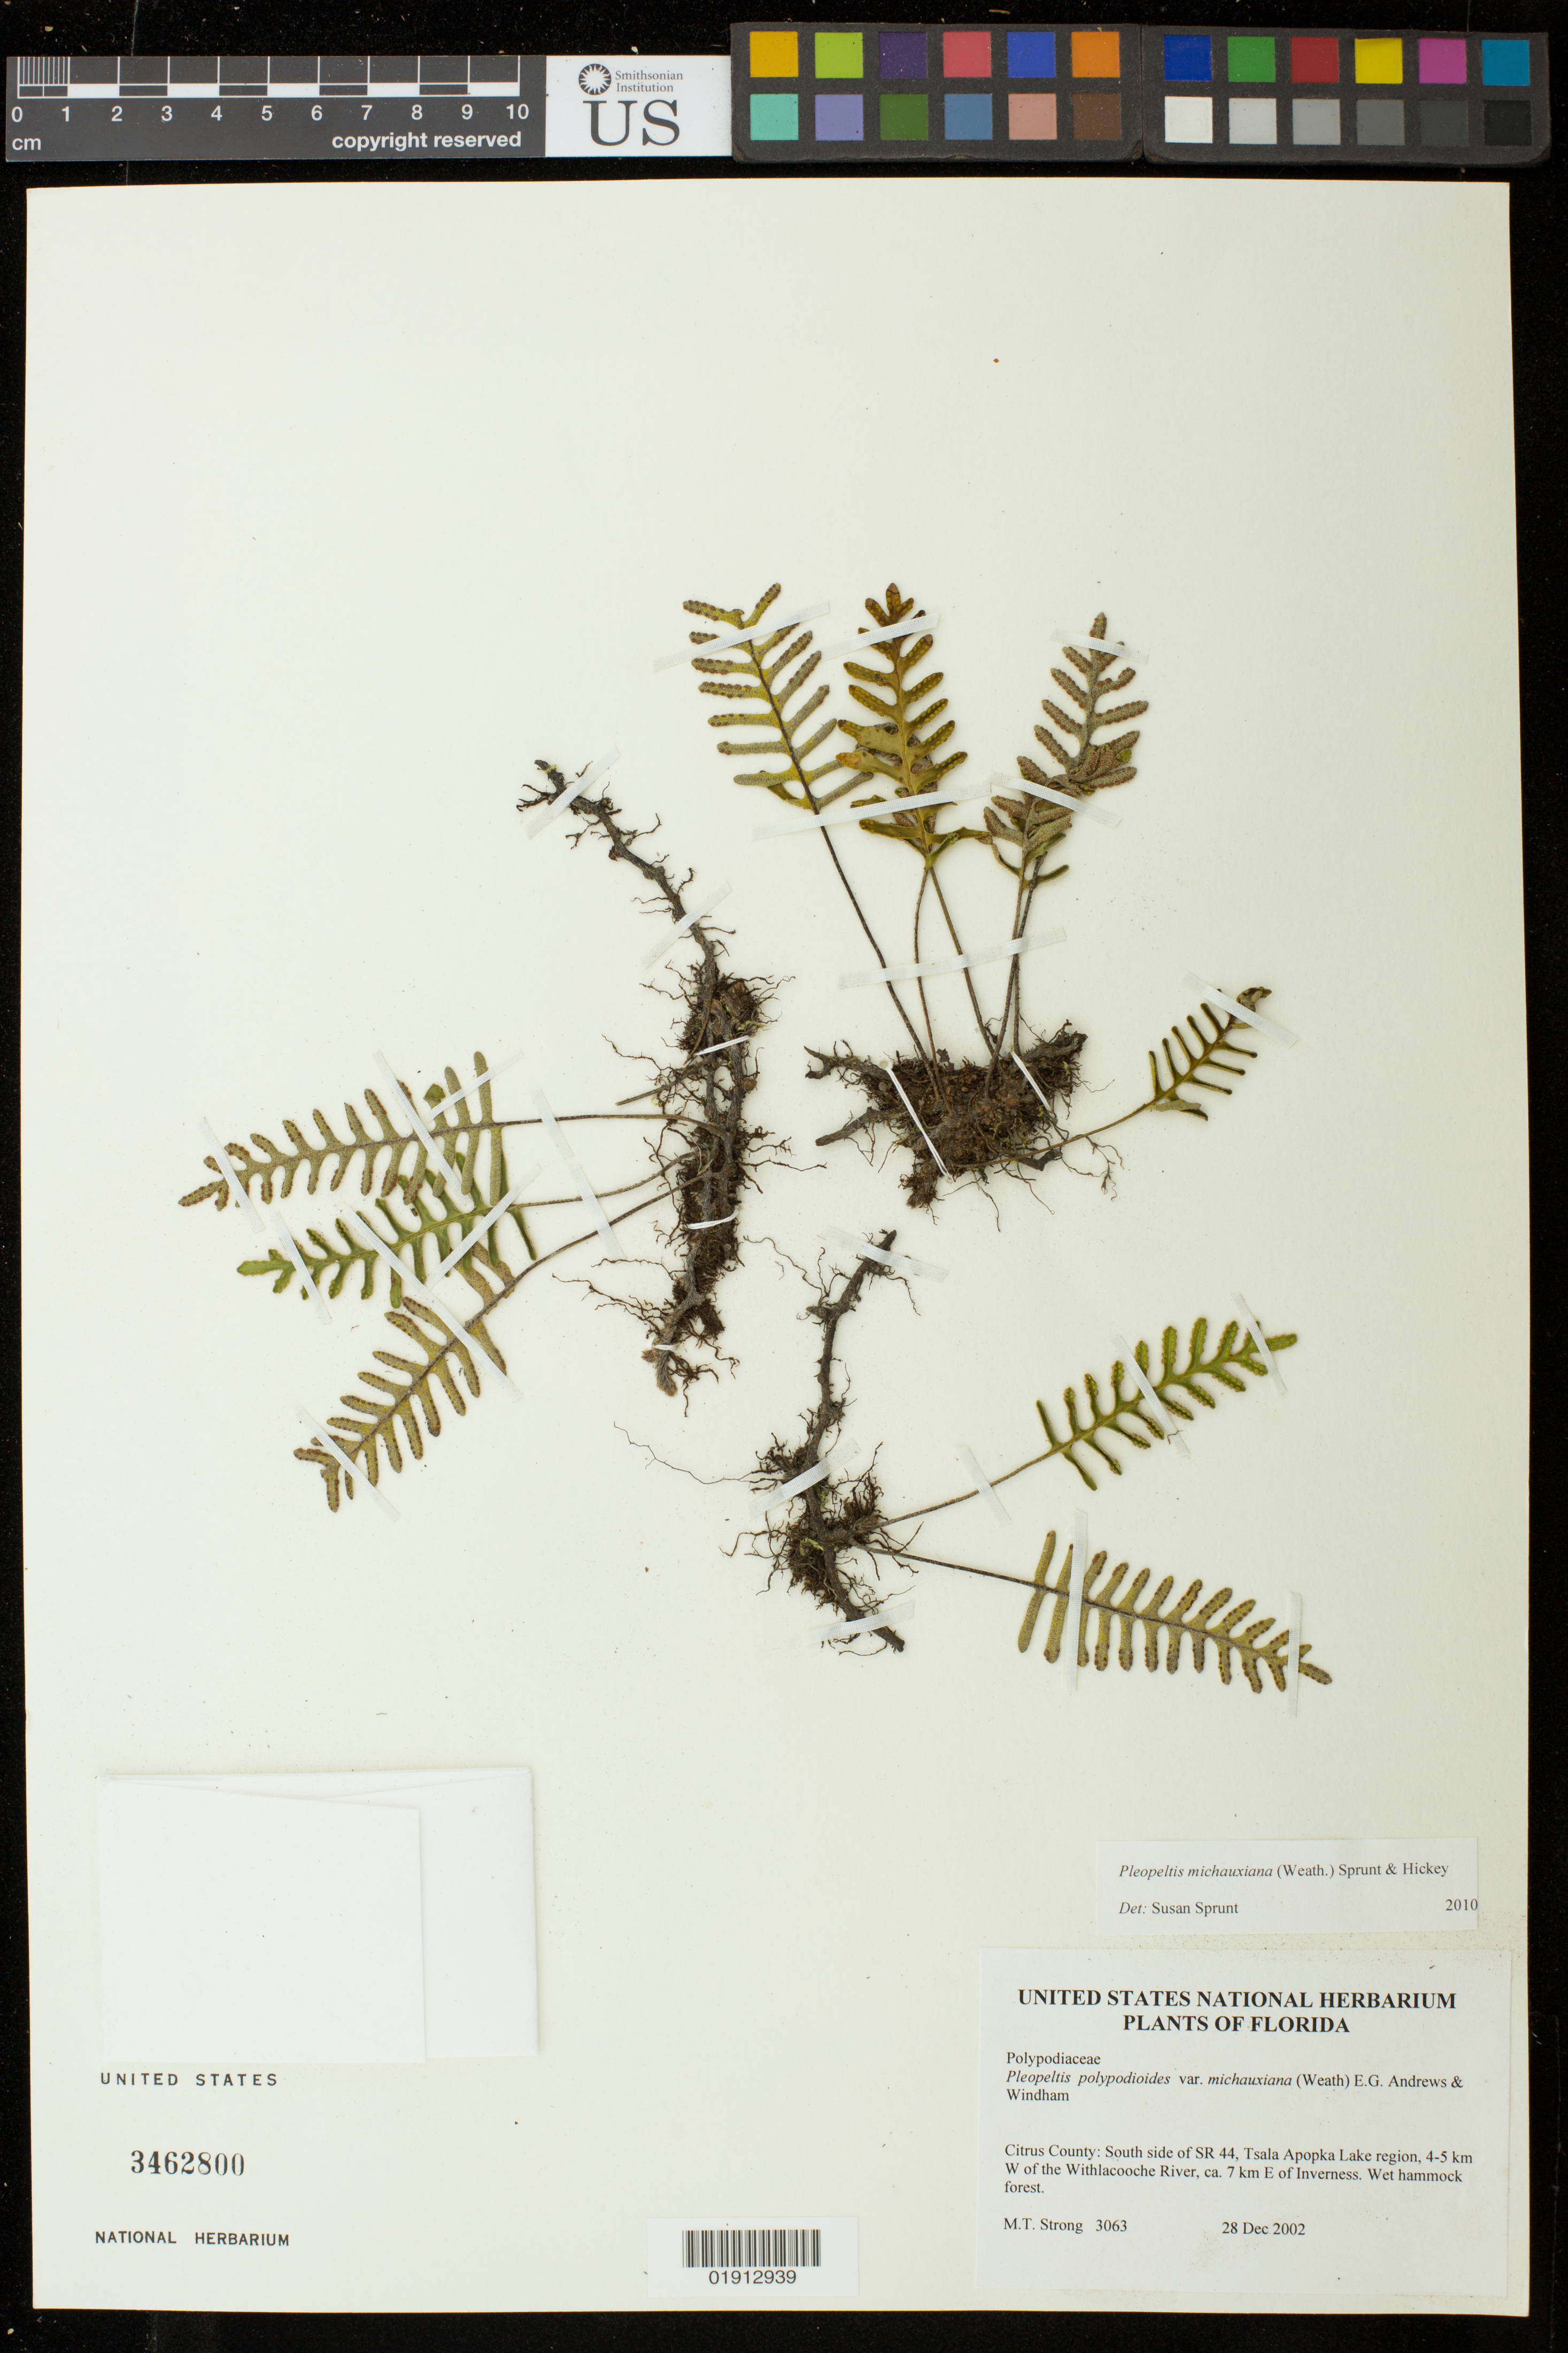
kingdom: Plantae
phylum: Tracheophyta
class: Polypodiopsida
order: Polypodiales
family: Polypodiaceae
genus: Pleopeltis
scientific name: Pleopeltis michauxiana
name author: (Weath.) Hickey & Sprunt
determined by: Sprunt, S. V.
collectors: M. T. Strong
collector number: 3063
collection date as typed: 28 Dec 2002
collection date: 2002-12-28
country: United States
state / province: Florida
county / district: Citrus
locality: South side of SR 44, Tsala Apopka Lake region, 4-5 km W of the Withlacooche River, ca. 7 km E of Inverness.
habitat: Wet hammock forest.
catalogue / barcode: US 3462800